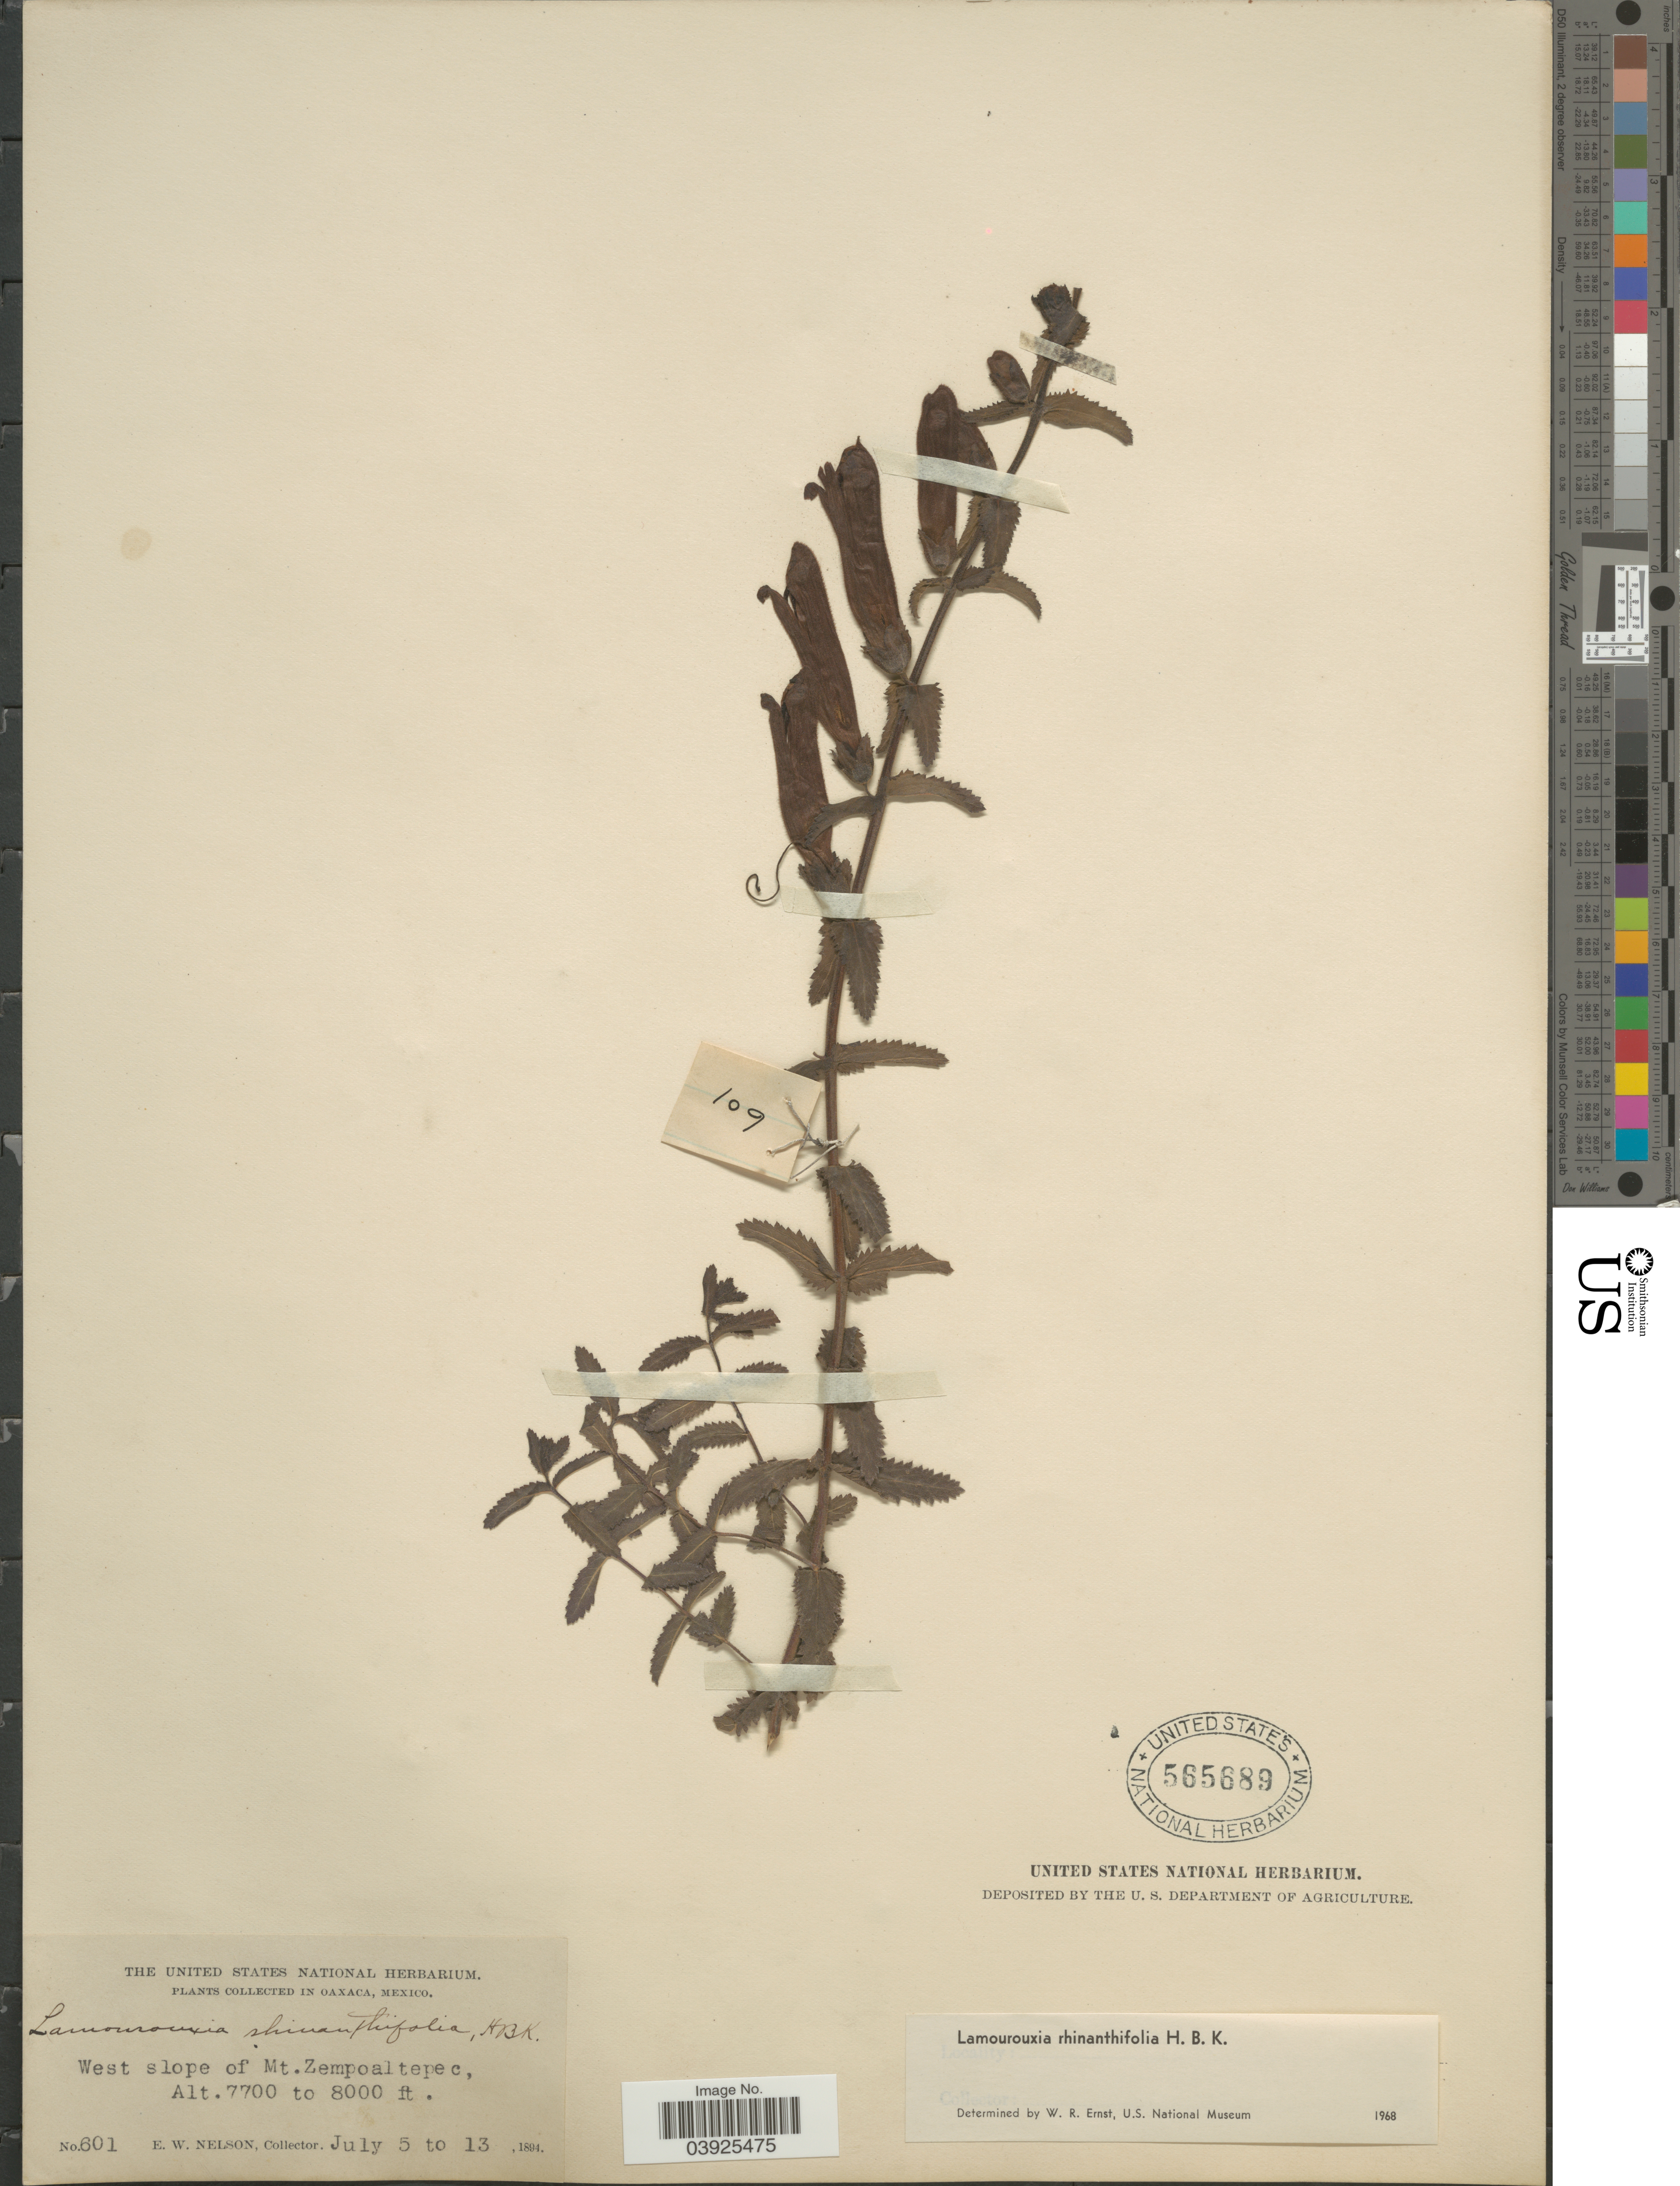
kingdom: Plantae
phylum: Tracheophyta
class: Magnoliopsida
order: Lamiales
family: Orobanchaceae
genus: Lamourouxia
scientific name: Lamourouxia rhinanthifolia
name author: Kunth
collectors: E. W. Nelson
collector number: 601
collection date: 1894-07-05/1894-07-13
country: Mexico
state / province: Oaxaca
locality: West slope of Mt. Zempoaltepec.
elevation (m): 2347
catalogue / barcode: US 565689